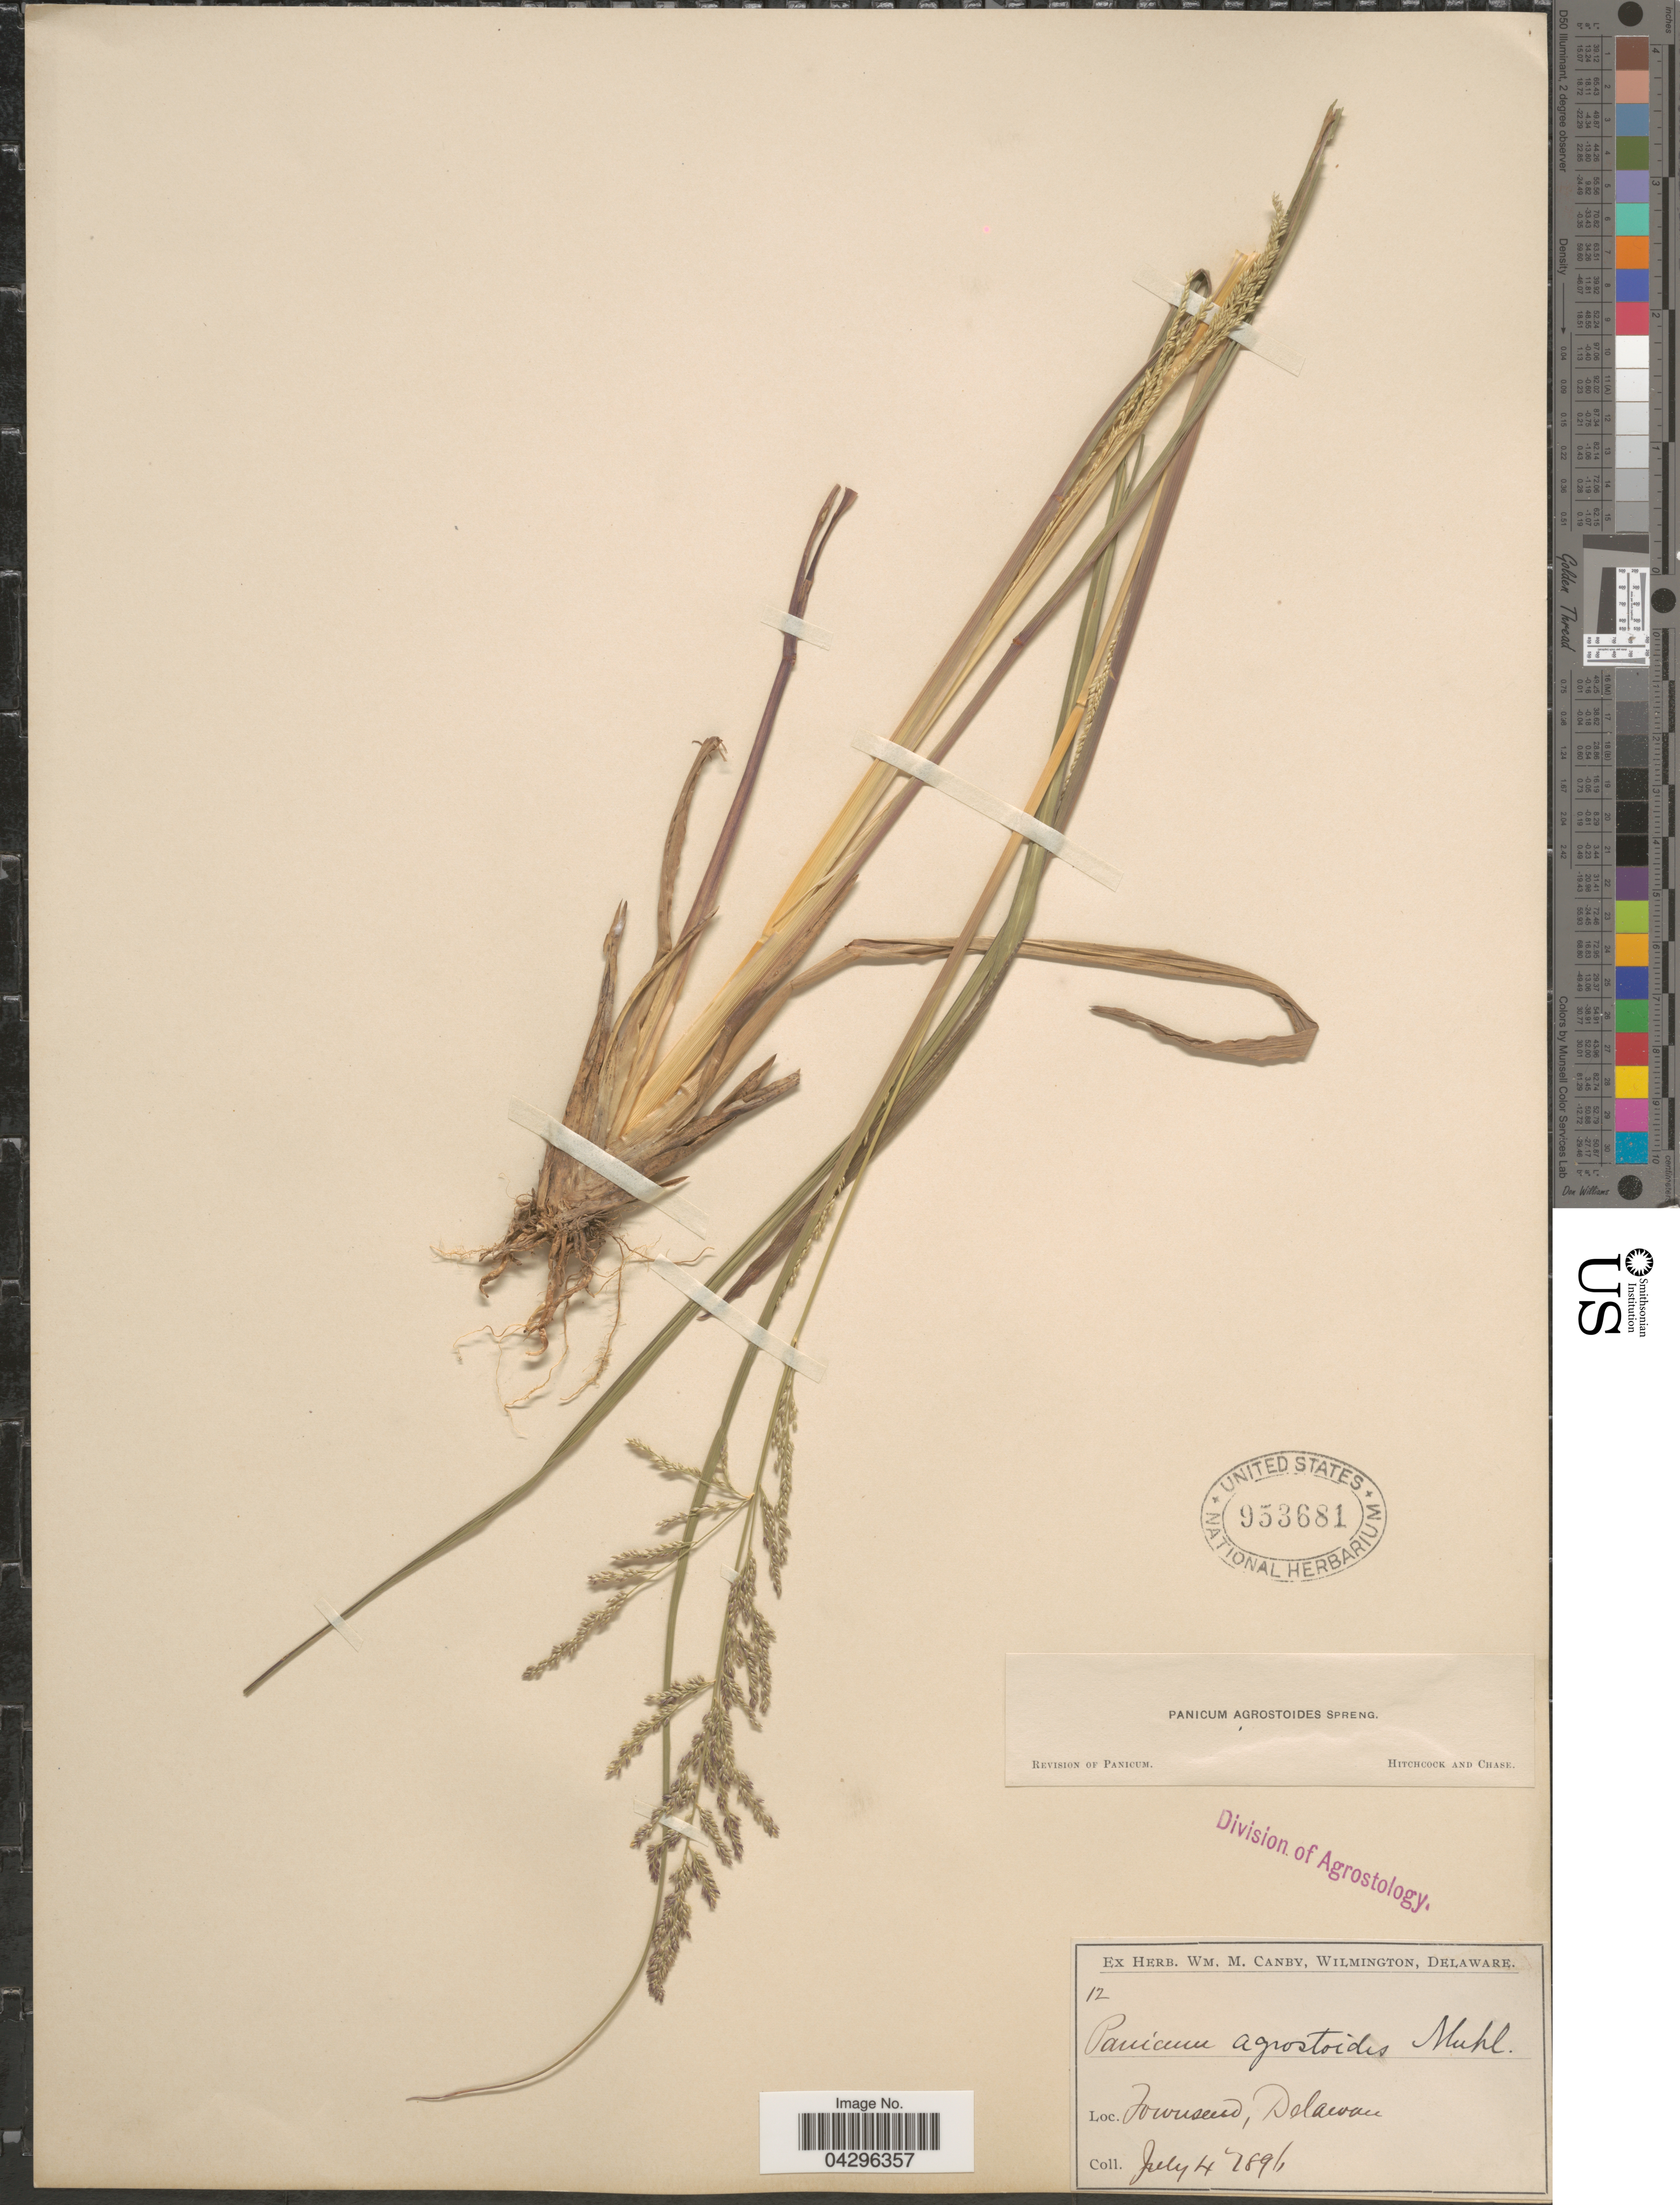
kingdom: Plantae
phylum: Tracheophyta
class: Liliopsida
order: Poales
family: Poaceae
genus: Panicum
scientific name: Panicum rigidulum var. rigidulum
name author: Bosc ex Nees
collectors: ex herb. W.M. Canby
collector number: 12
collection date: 1896-07-04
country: United States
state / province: Delaware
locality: Townsend.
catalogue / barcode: US 953681